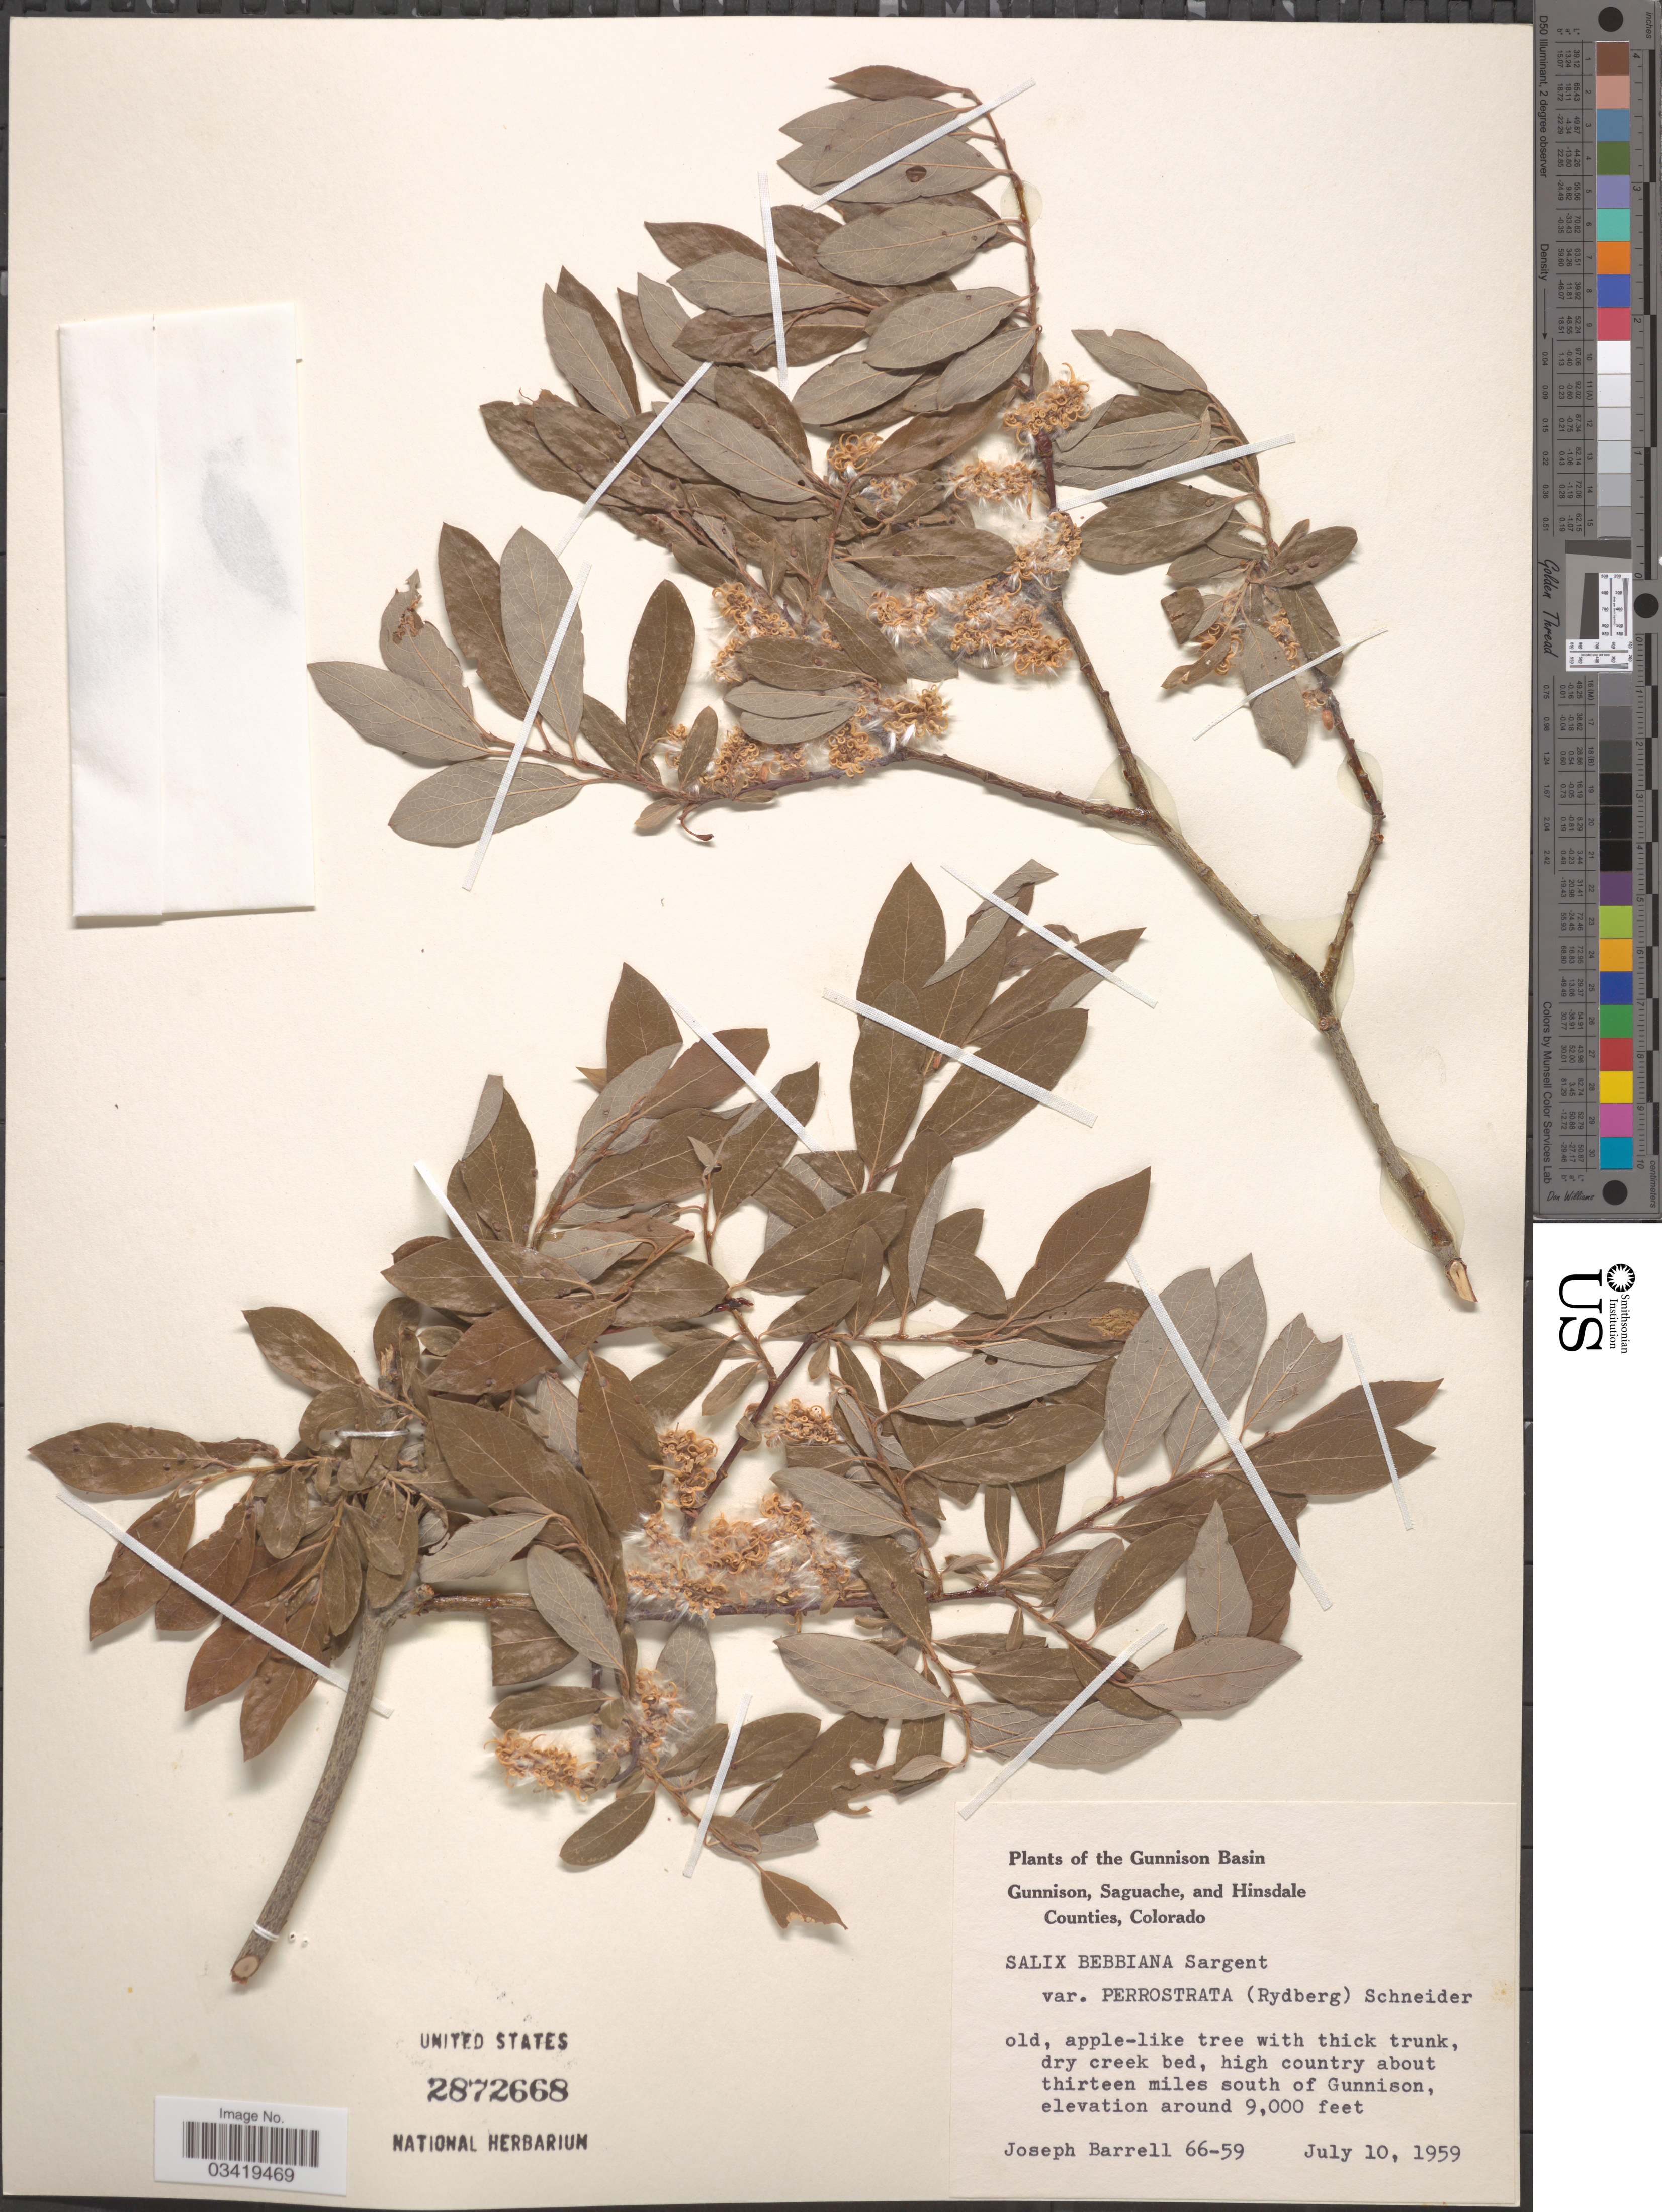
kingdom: Plantae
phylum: Tracheophyta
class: Magnoliopsida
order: Malpighiales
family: Salicaceae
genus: Salix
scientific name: Salix bebbiana var. perrostrata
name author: Sarg.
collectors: J. Barrell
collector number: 66-59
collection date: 1959-07-10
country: United States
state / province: Colorado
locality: The Gunnison Basin. High country about thirteen miles south of Gunnison.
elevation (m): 2743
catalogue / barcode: US 2872668